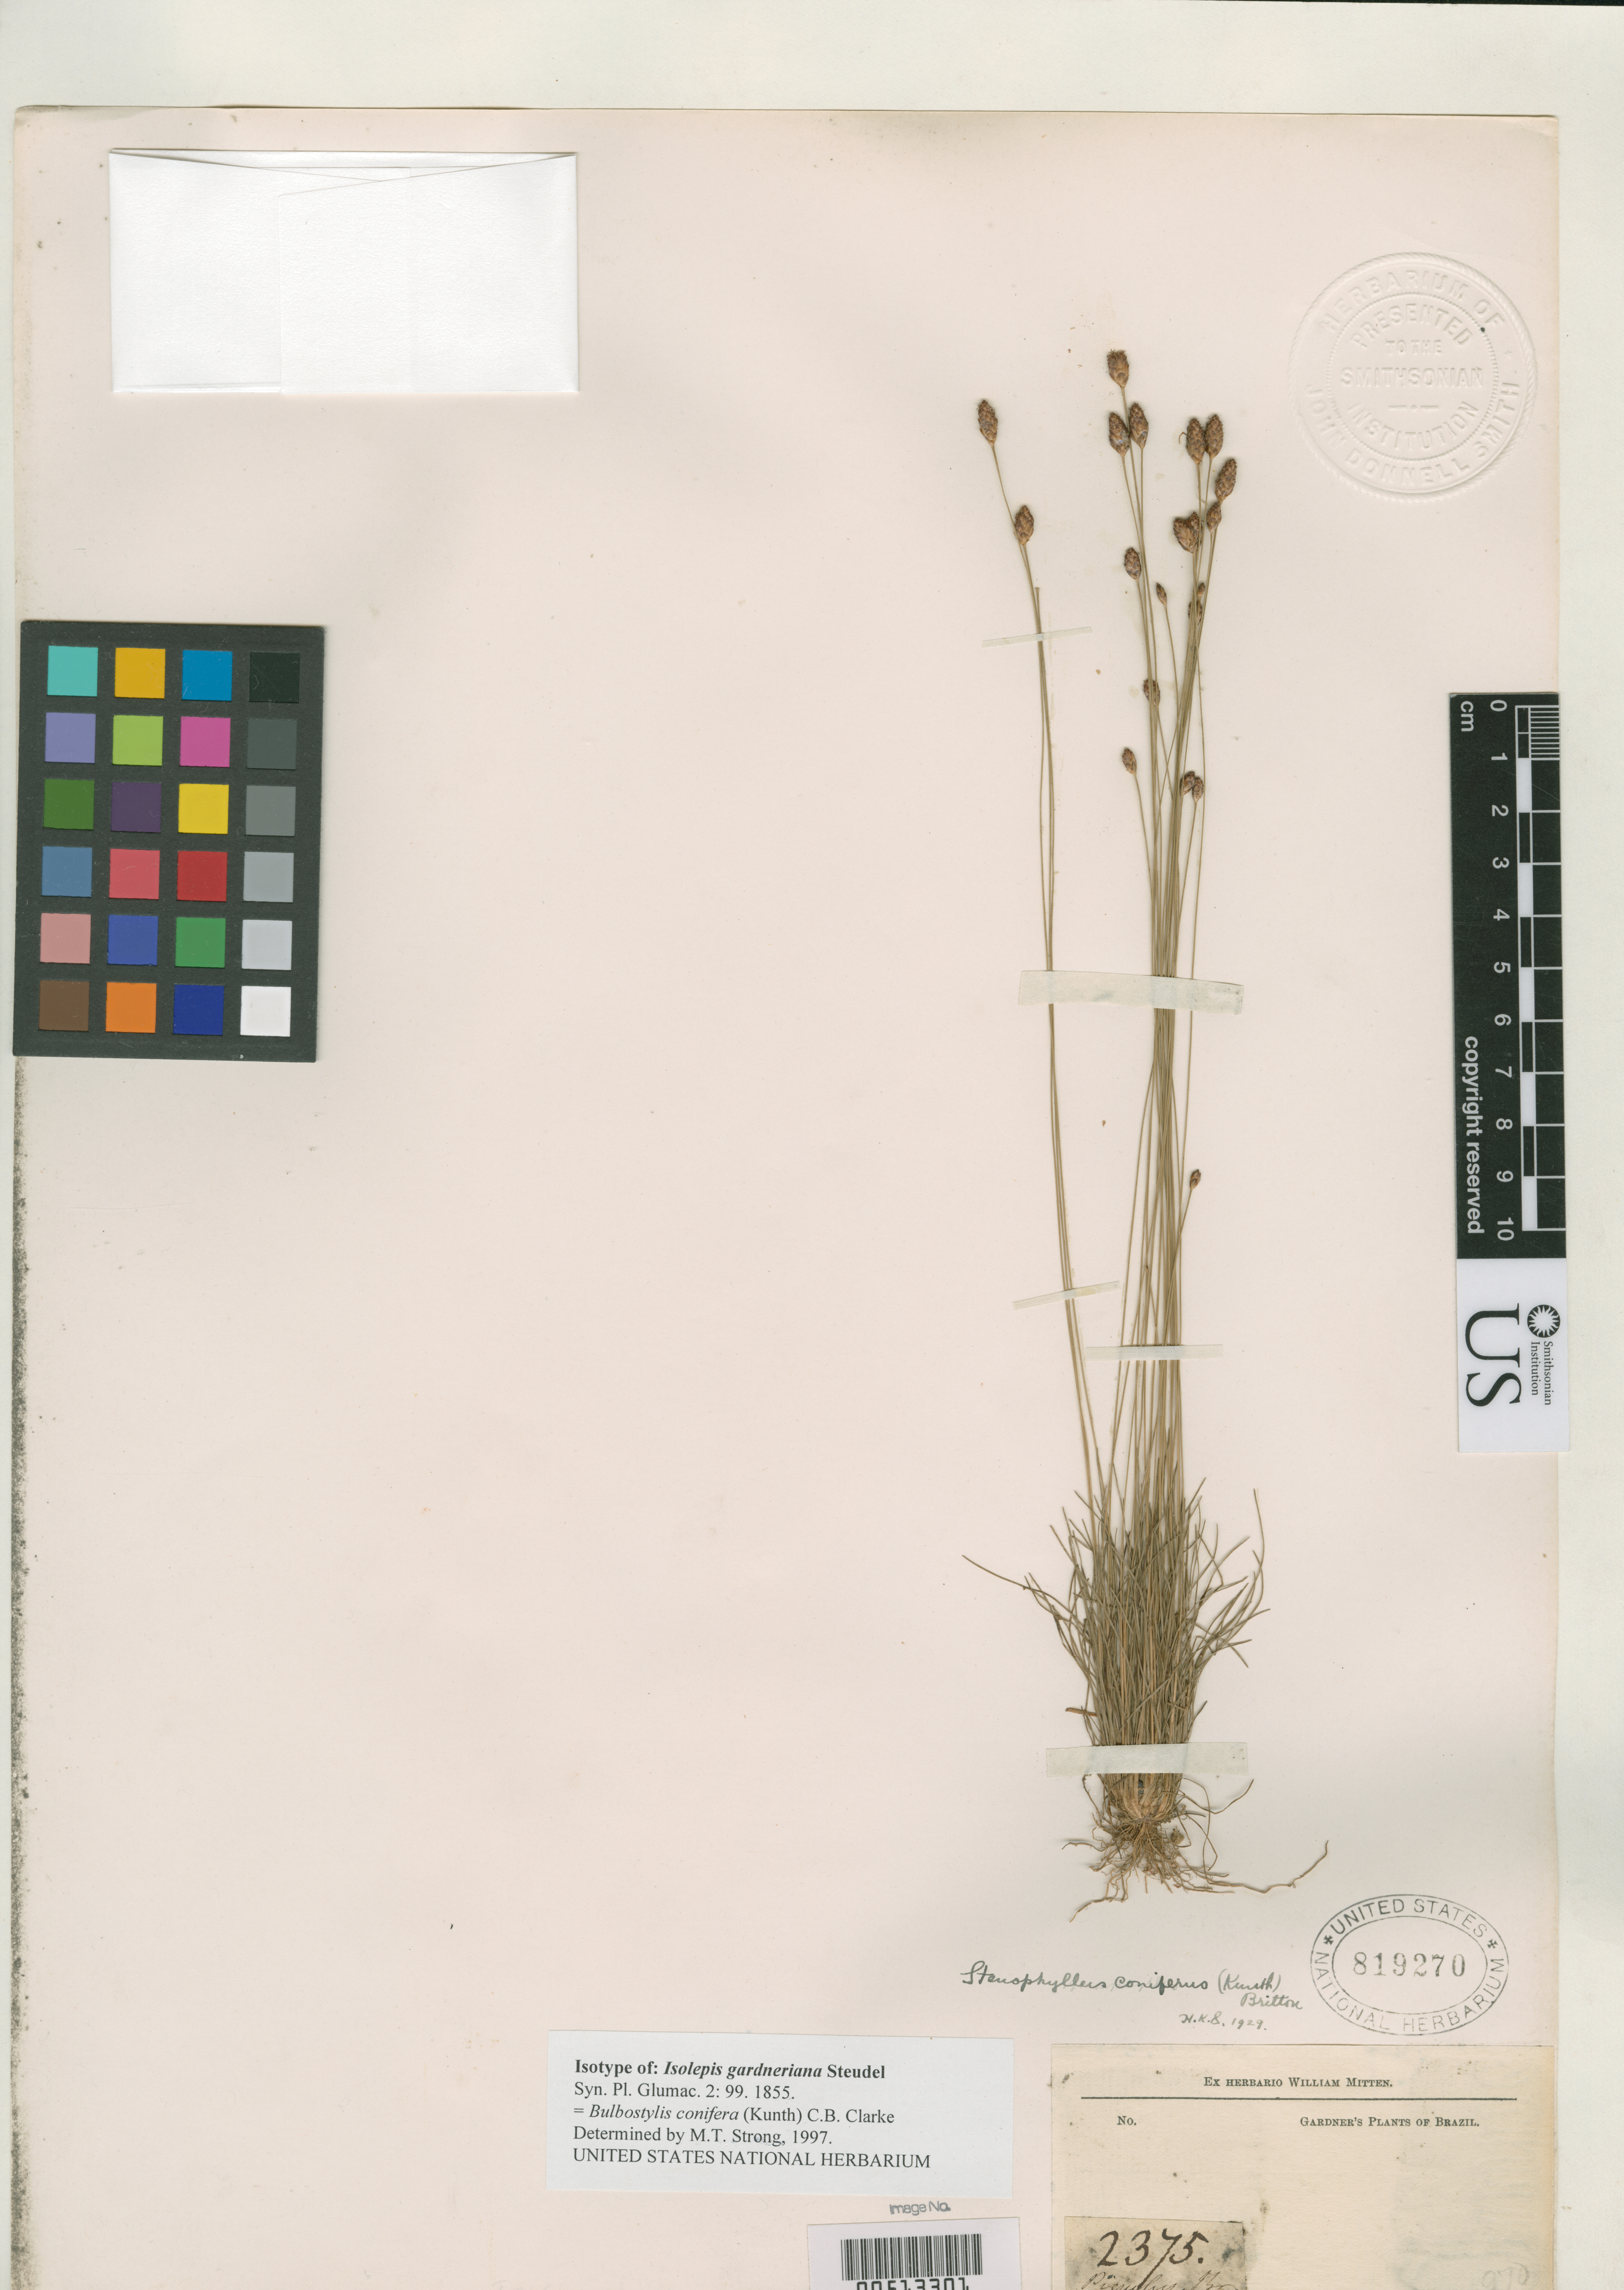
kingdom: Plantae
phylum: Tracheophyta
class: Liliopsida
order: Poales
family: Cyperaceae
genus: Isolepis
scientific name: Isolepis gardneriana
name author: Steud.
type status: Isotype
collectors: G. Gardner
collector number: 2375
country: Brazil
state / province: Minas Gerais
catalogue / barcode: US 819270